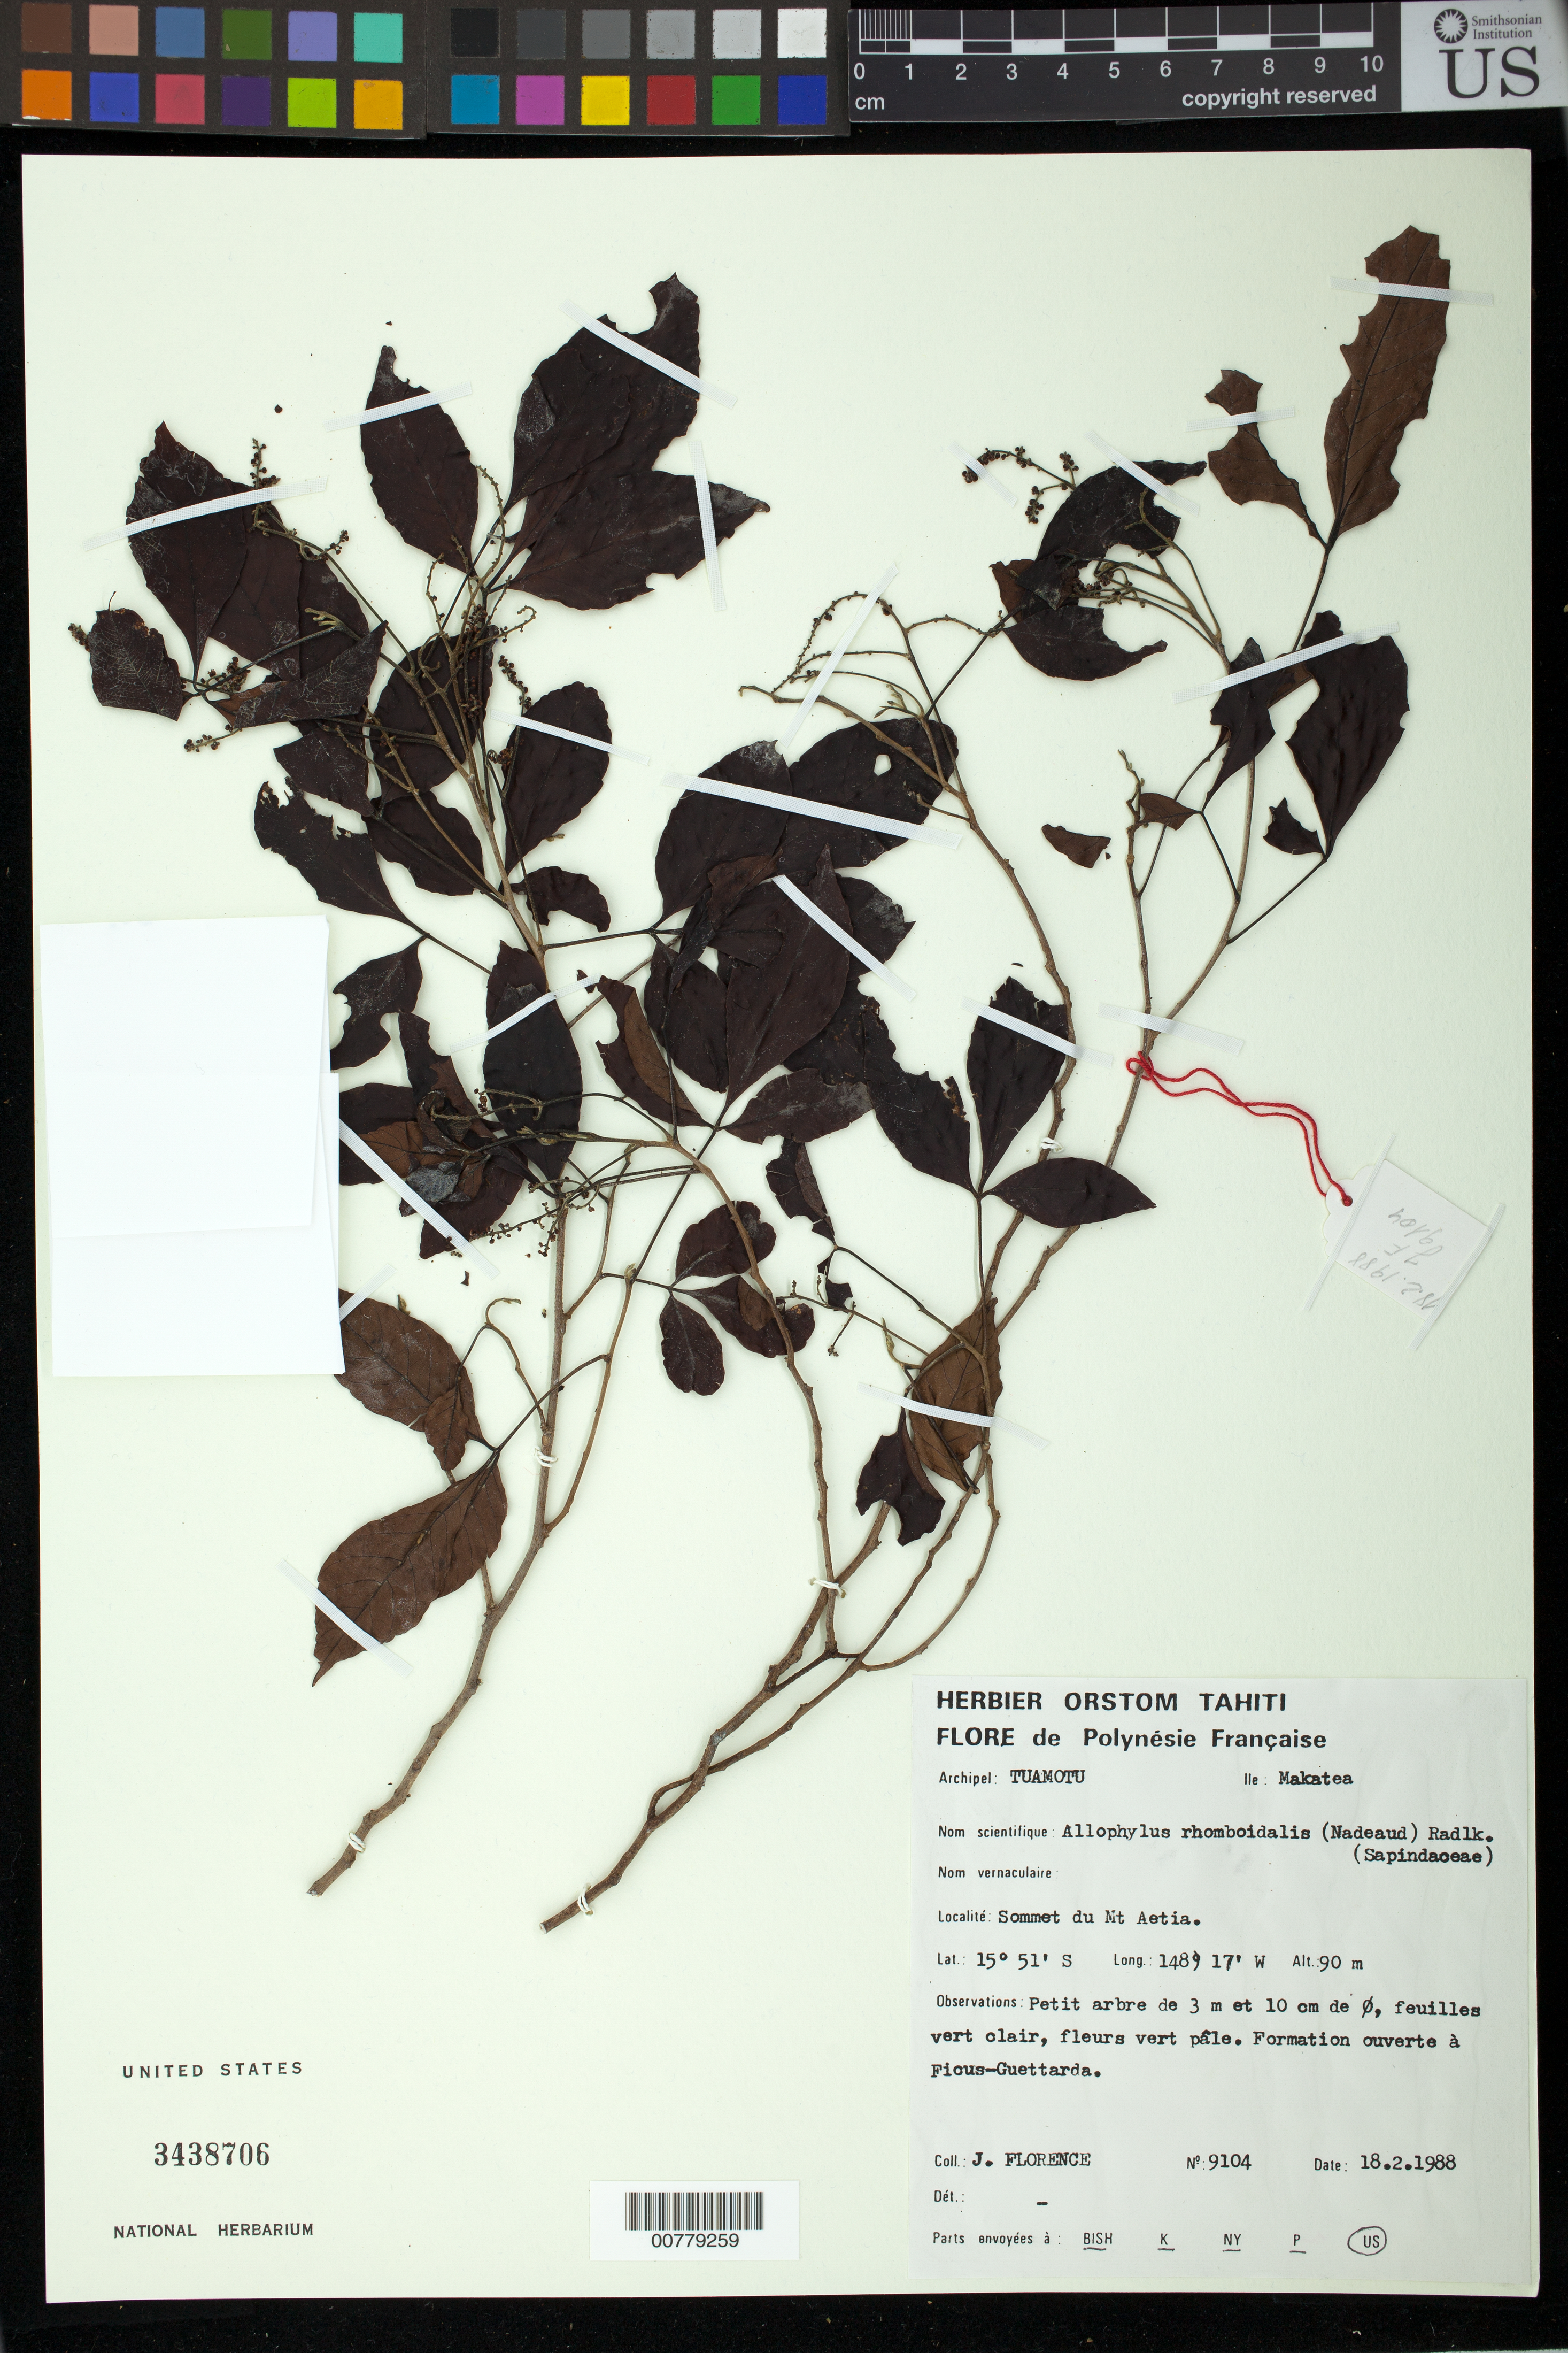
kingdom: Plantae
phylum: Tracheophyta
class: Magnoliopsida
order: Sapindales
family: Sapindaceae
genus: Allophylus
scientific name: Allophylus rhomboidalis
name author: Radlk.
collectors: J. Florence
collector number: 9104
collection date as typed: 18 Feb 1988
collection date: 1988-02-18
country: French Polynesia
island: Makatea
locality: Sommet du Mt. Aetia.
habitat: Formation ouverte à Ficus-Guettarda.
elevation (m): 90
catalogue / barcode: US 3438706